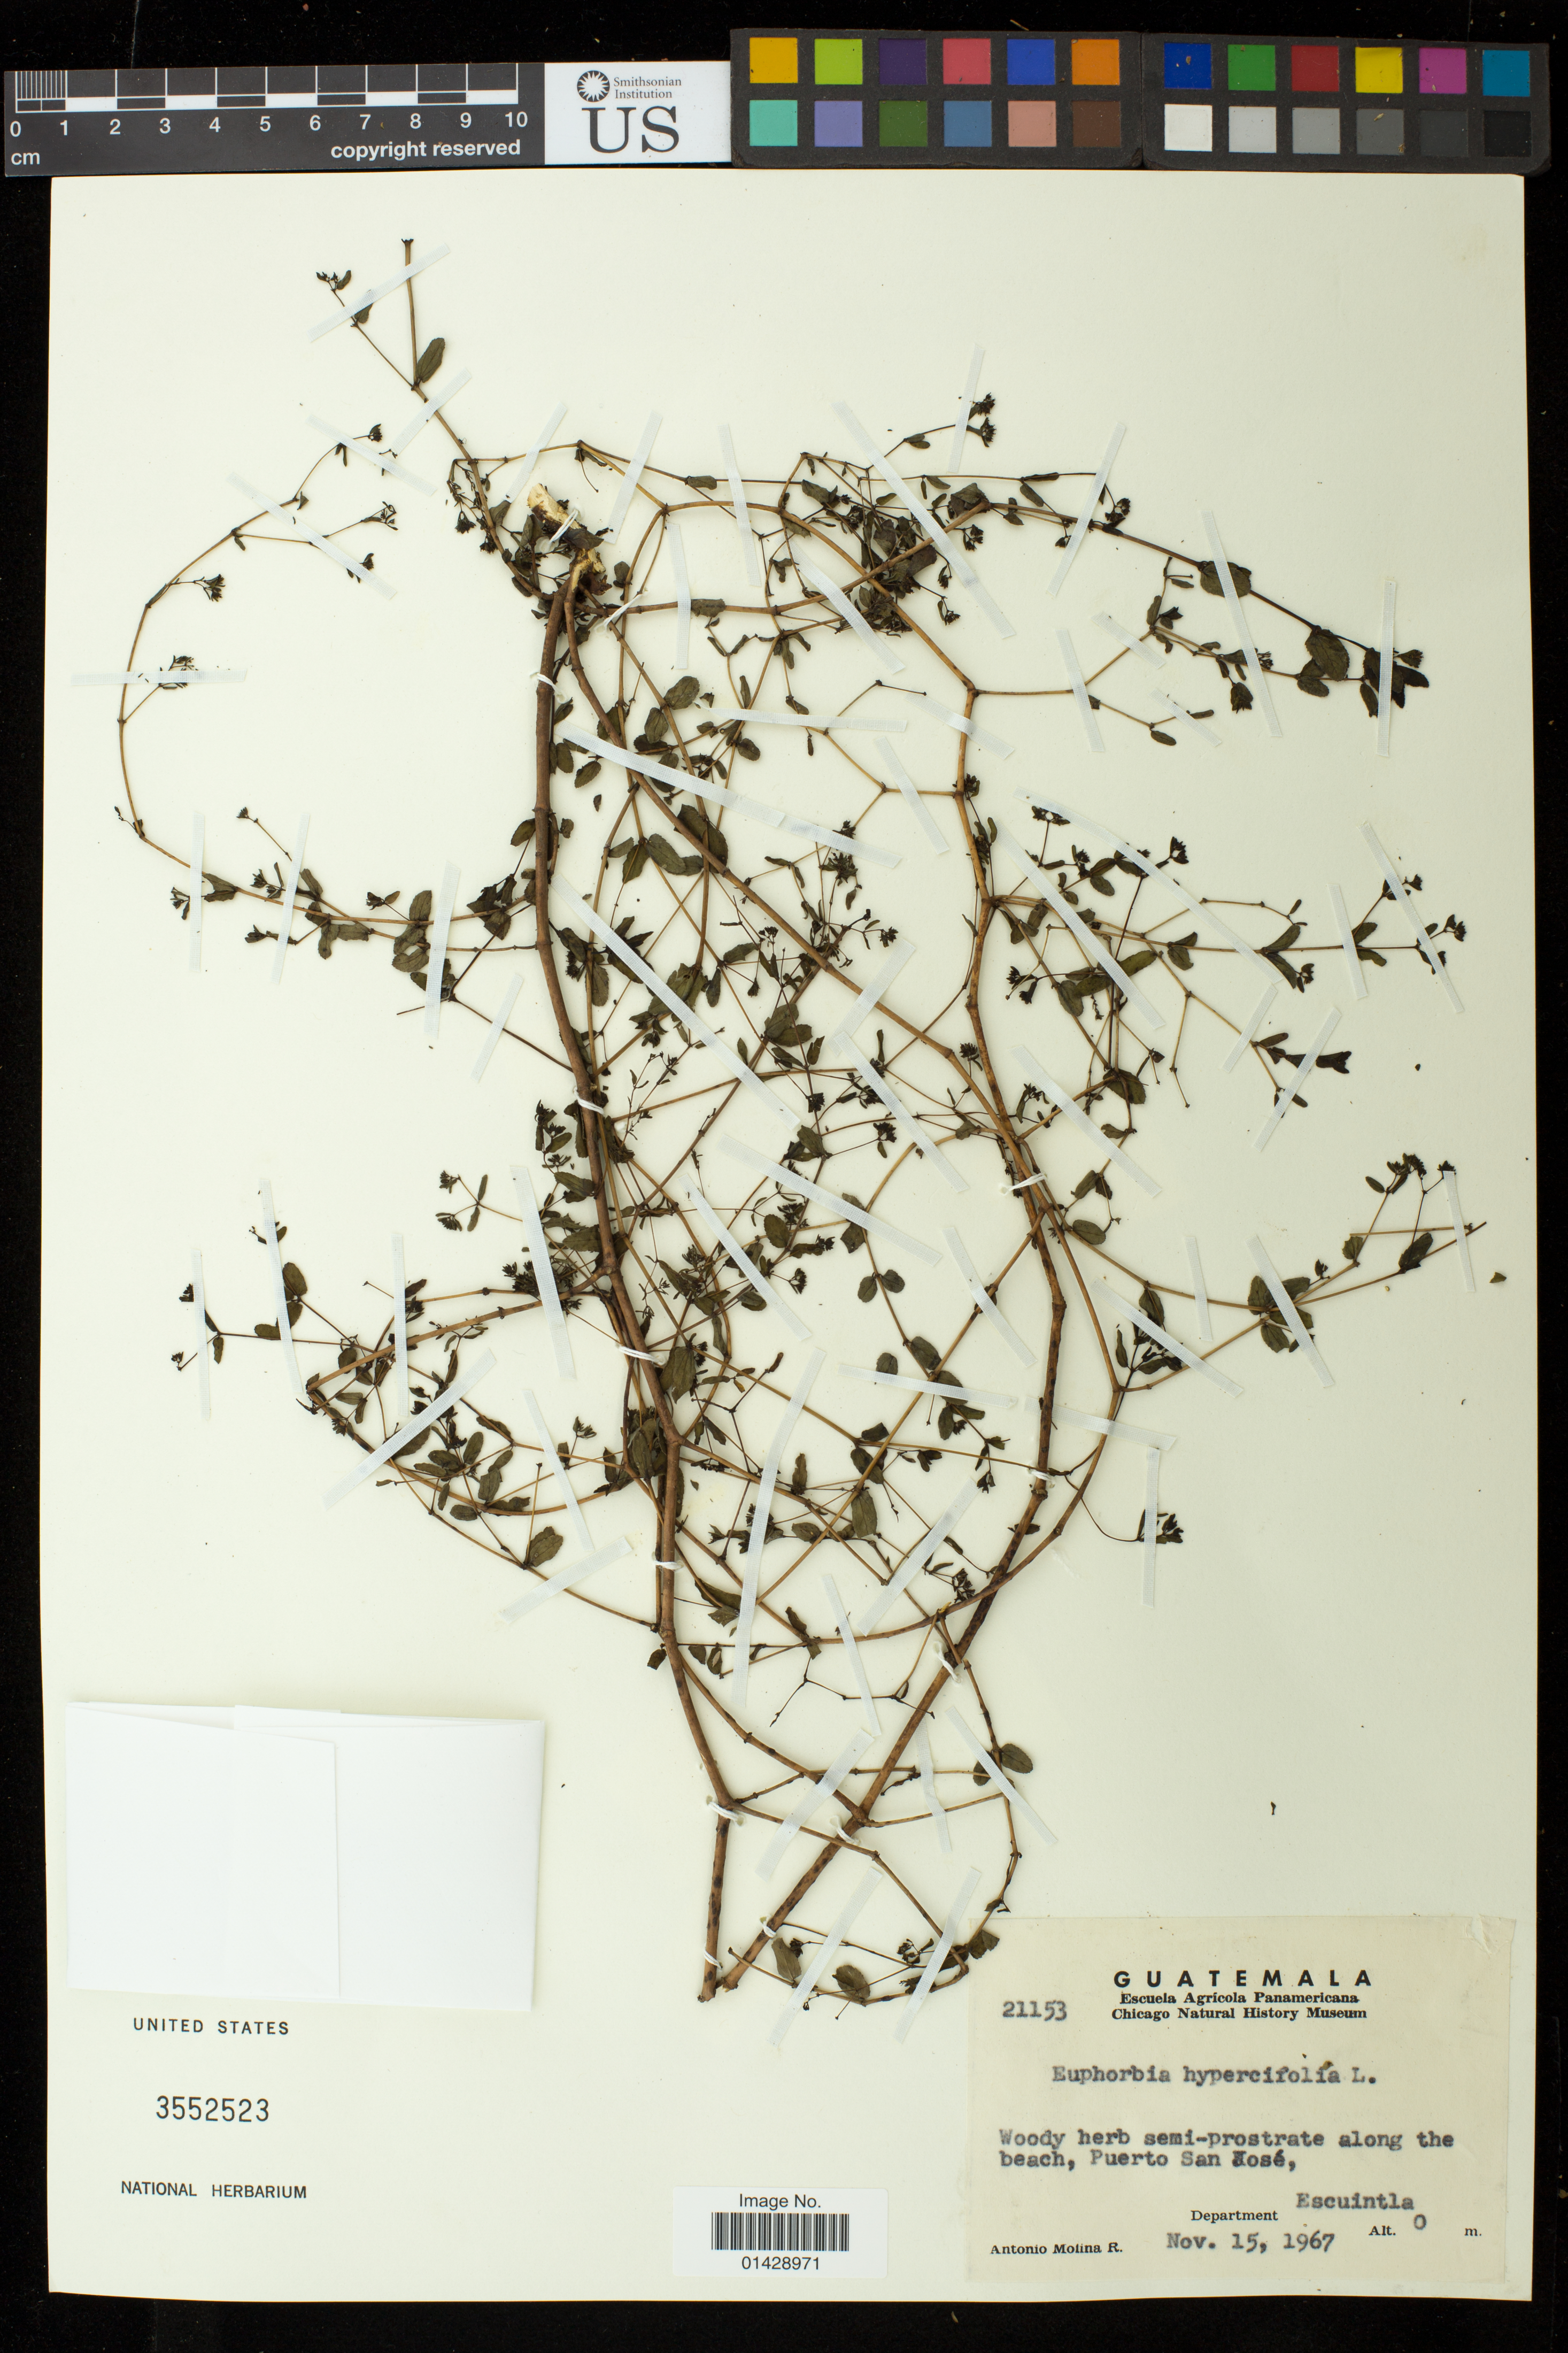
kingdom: Plantae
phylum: Tracheophyta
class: Magnoliopsida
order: Malpighiales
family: Euphorbiaceae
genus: Euphorbia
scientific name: Euphorbia hypericifolia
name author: L.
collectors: A. Molina R.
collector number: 21153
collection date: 1967-11-15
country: Guatemala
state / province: Escuintla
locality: Puerto San Jose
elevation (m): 0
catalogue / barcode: US 3552523